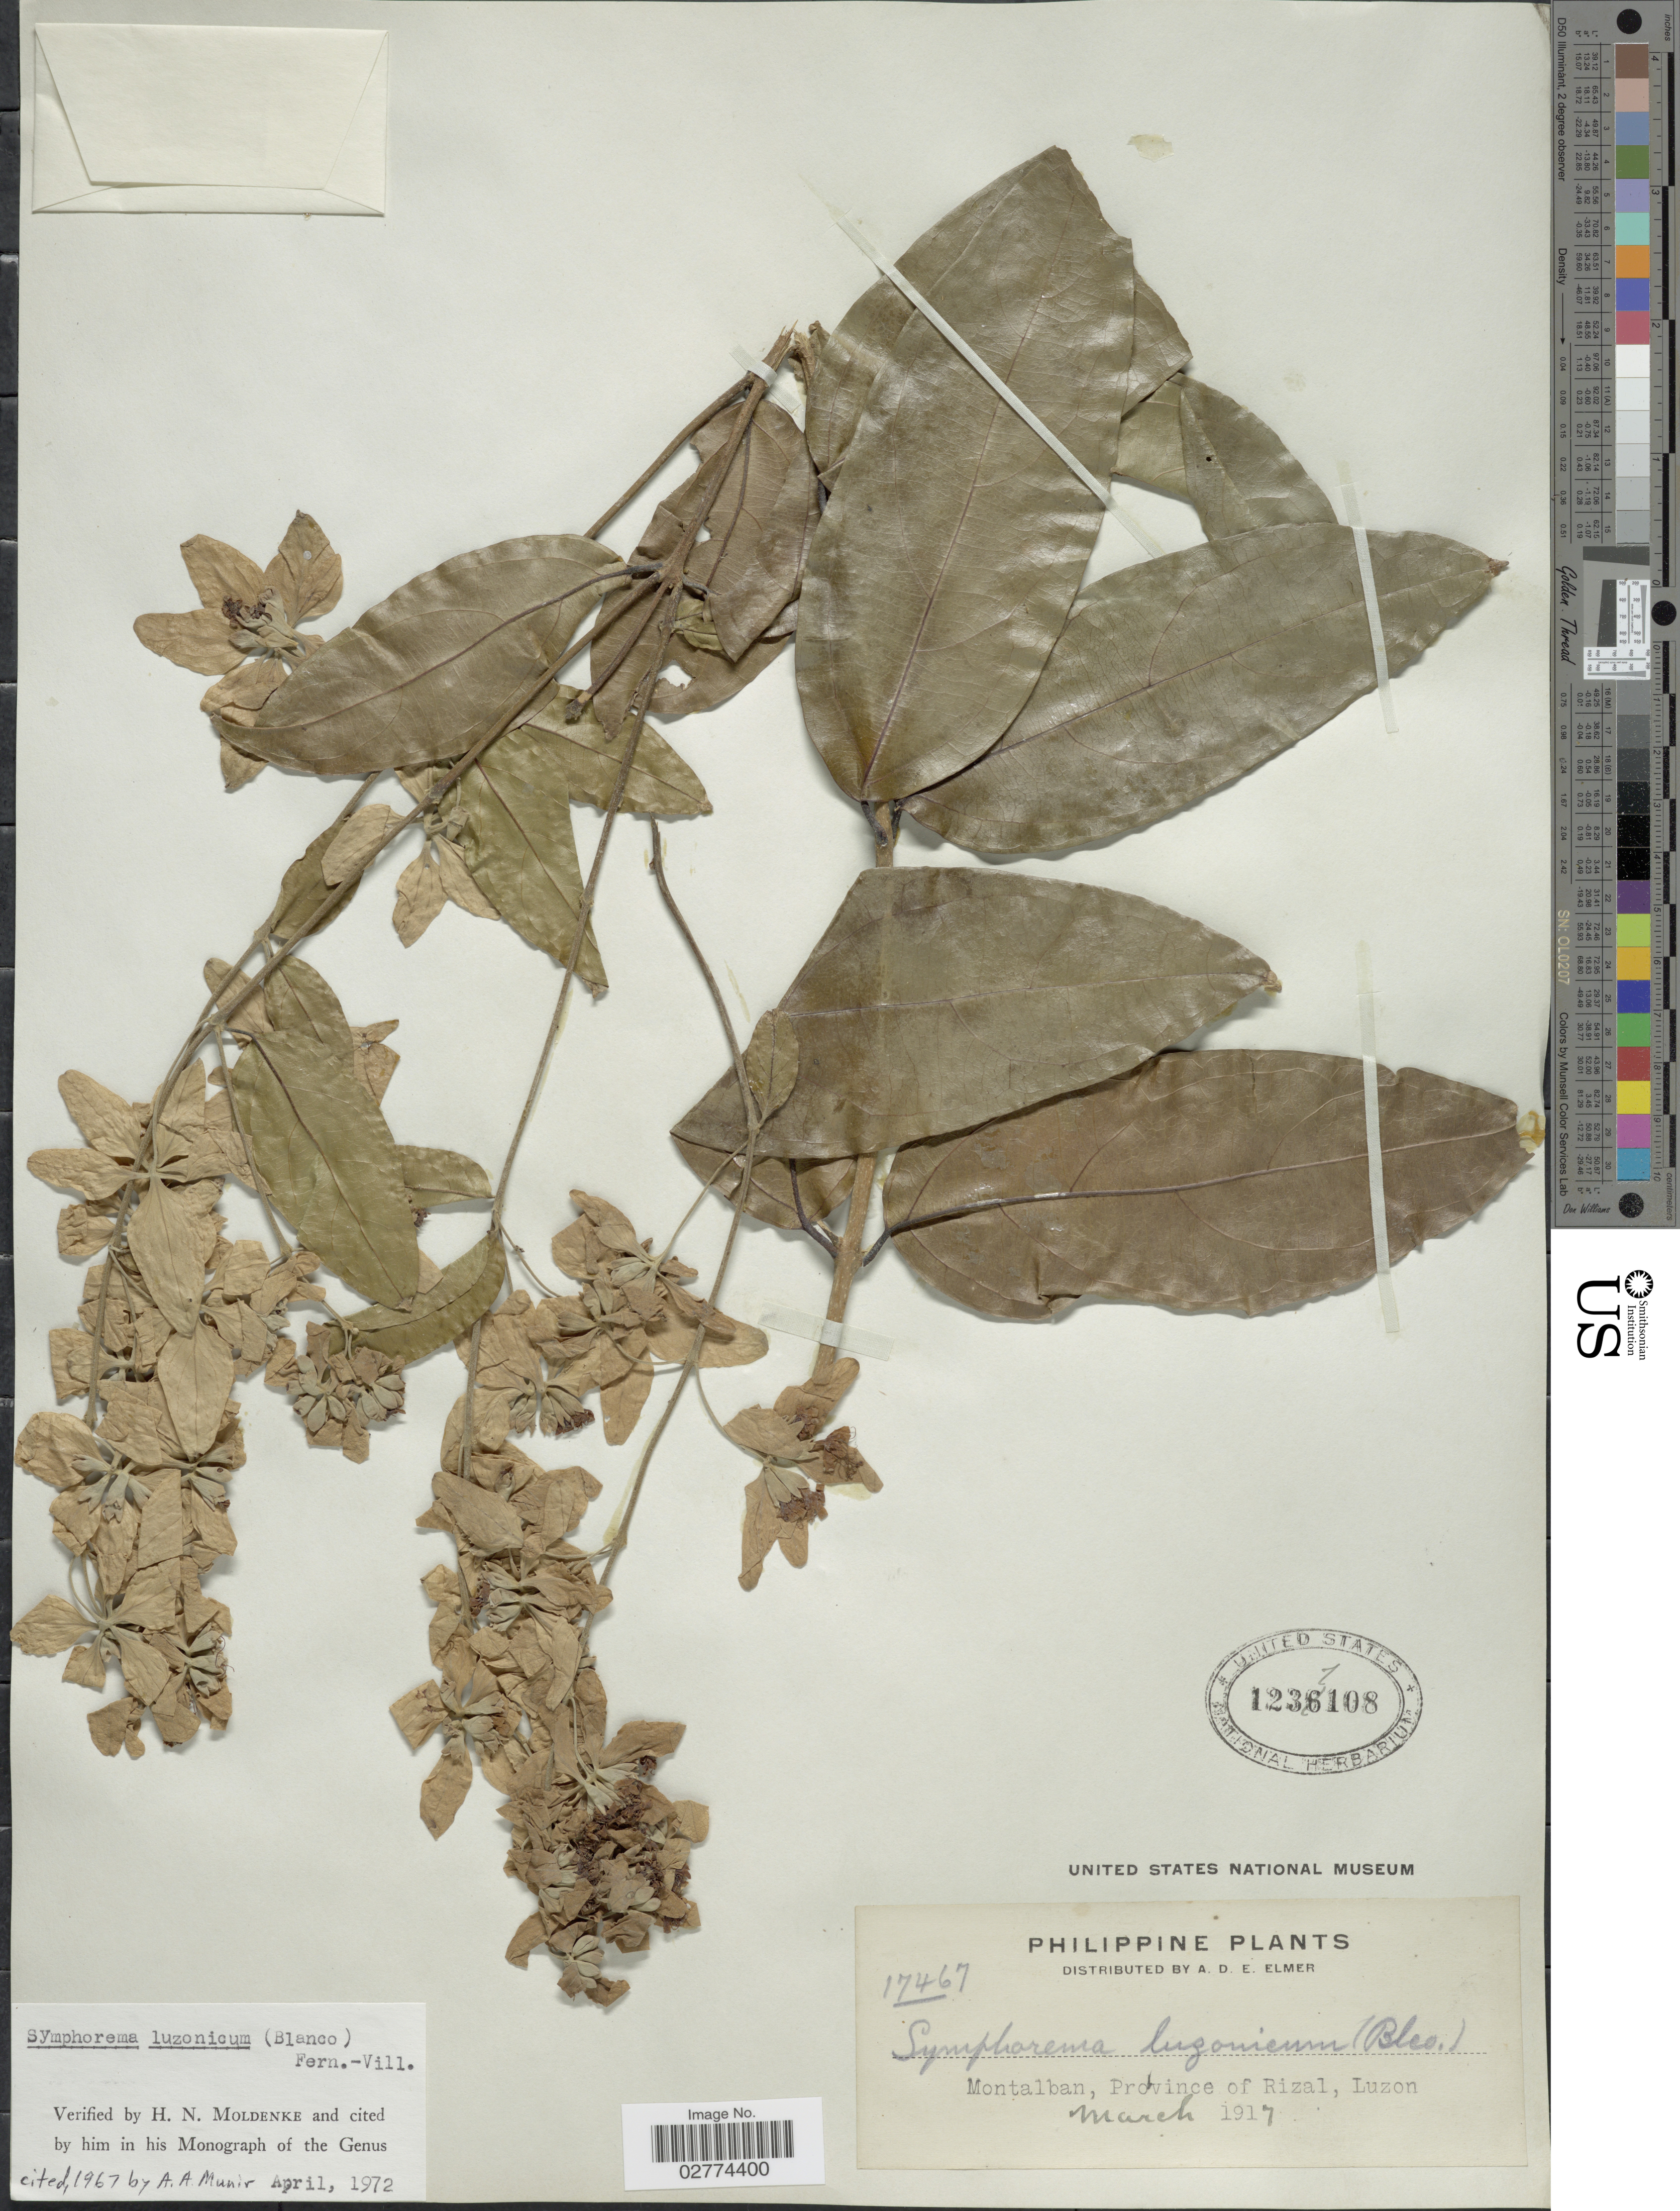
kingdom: Plantae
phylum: Tracheophyta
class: Magnoliopsida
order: Lamiales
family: Lamiaceae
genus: Symphorema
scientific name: Symphorema luzonicum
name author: (Blanco) Fern.-Vill.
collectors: A. D. E. Elmer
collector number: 17467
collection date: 1917-03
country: Philippines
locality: Montalban, Province of Rizal, Luzon.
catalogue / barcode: US 1237108